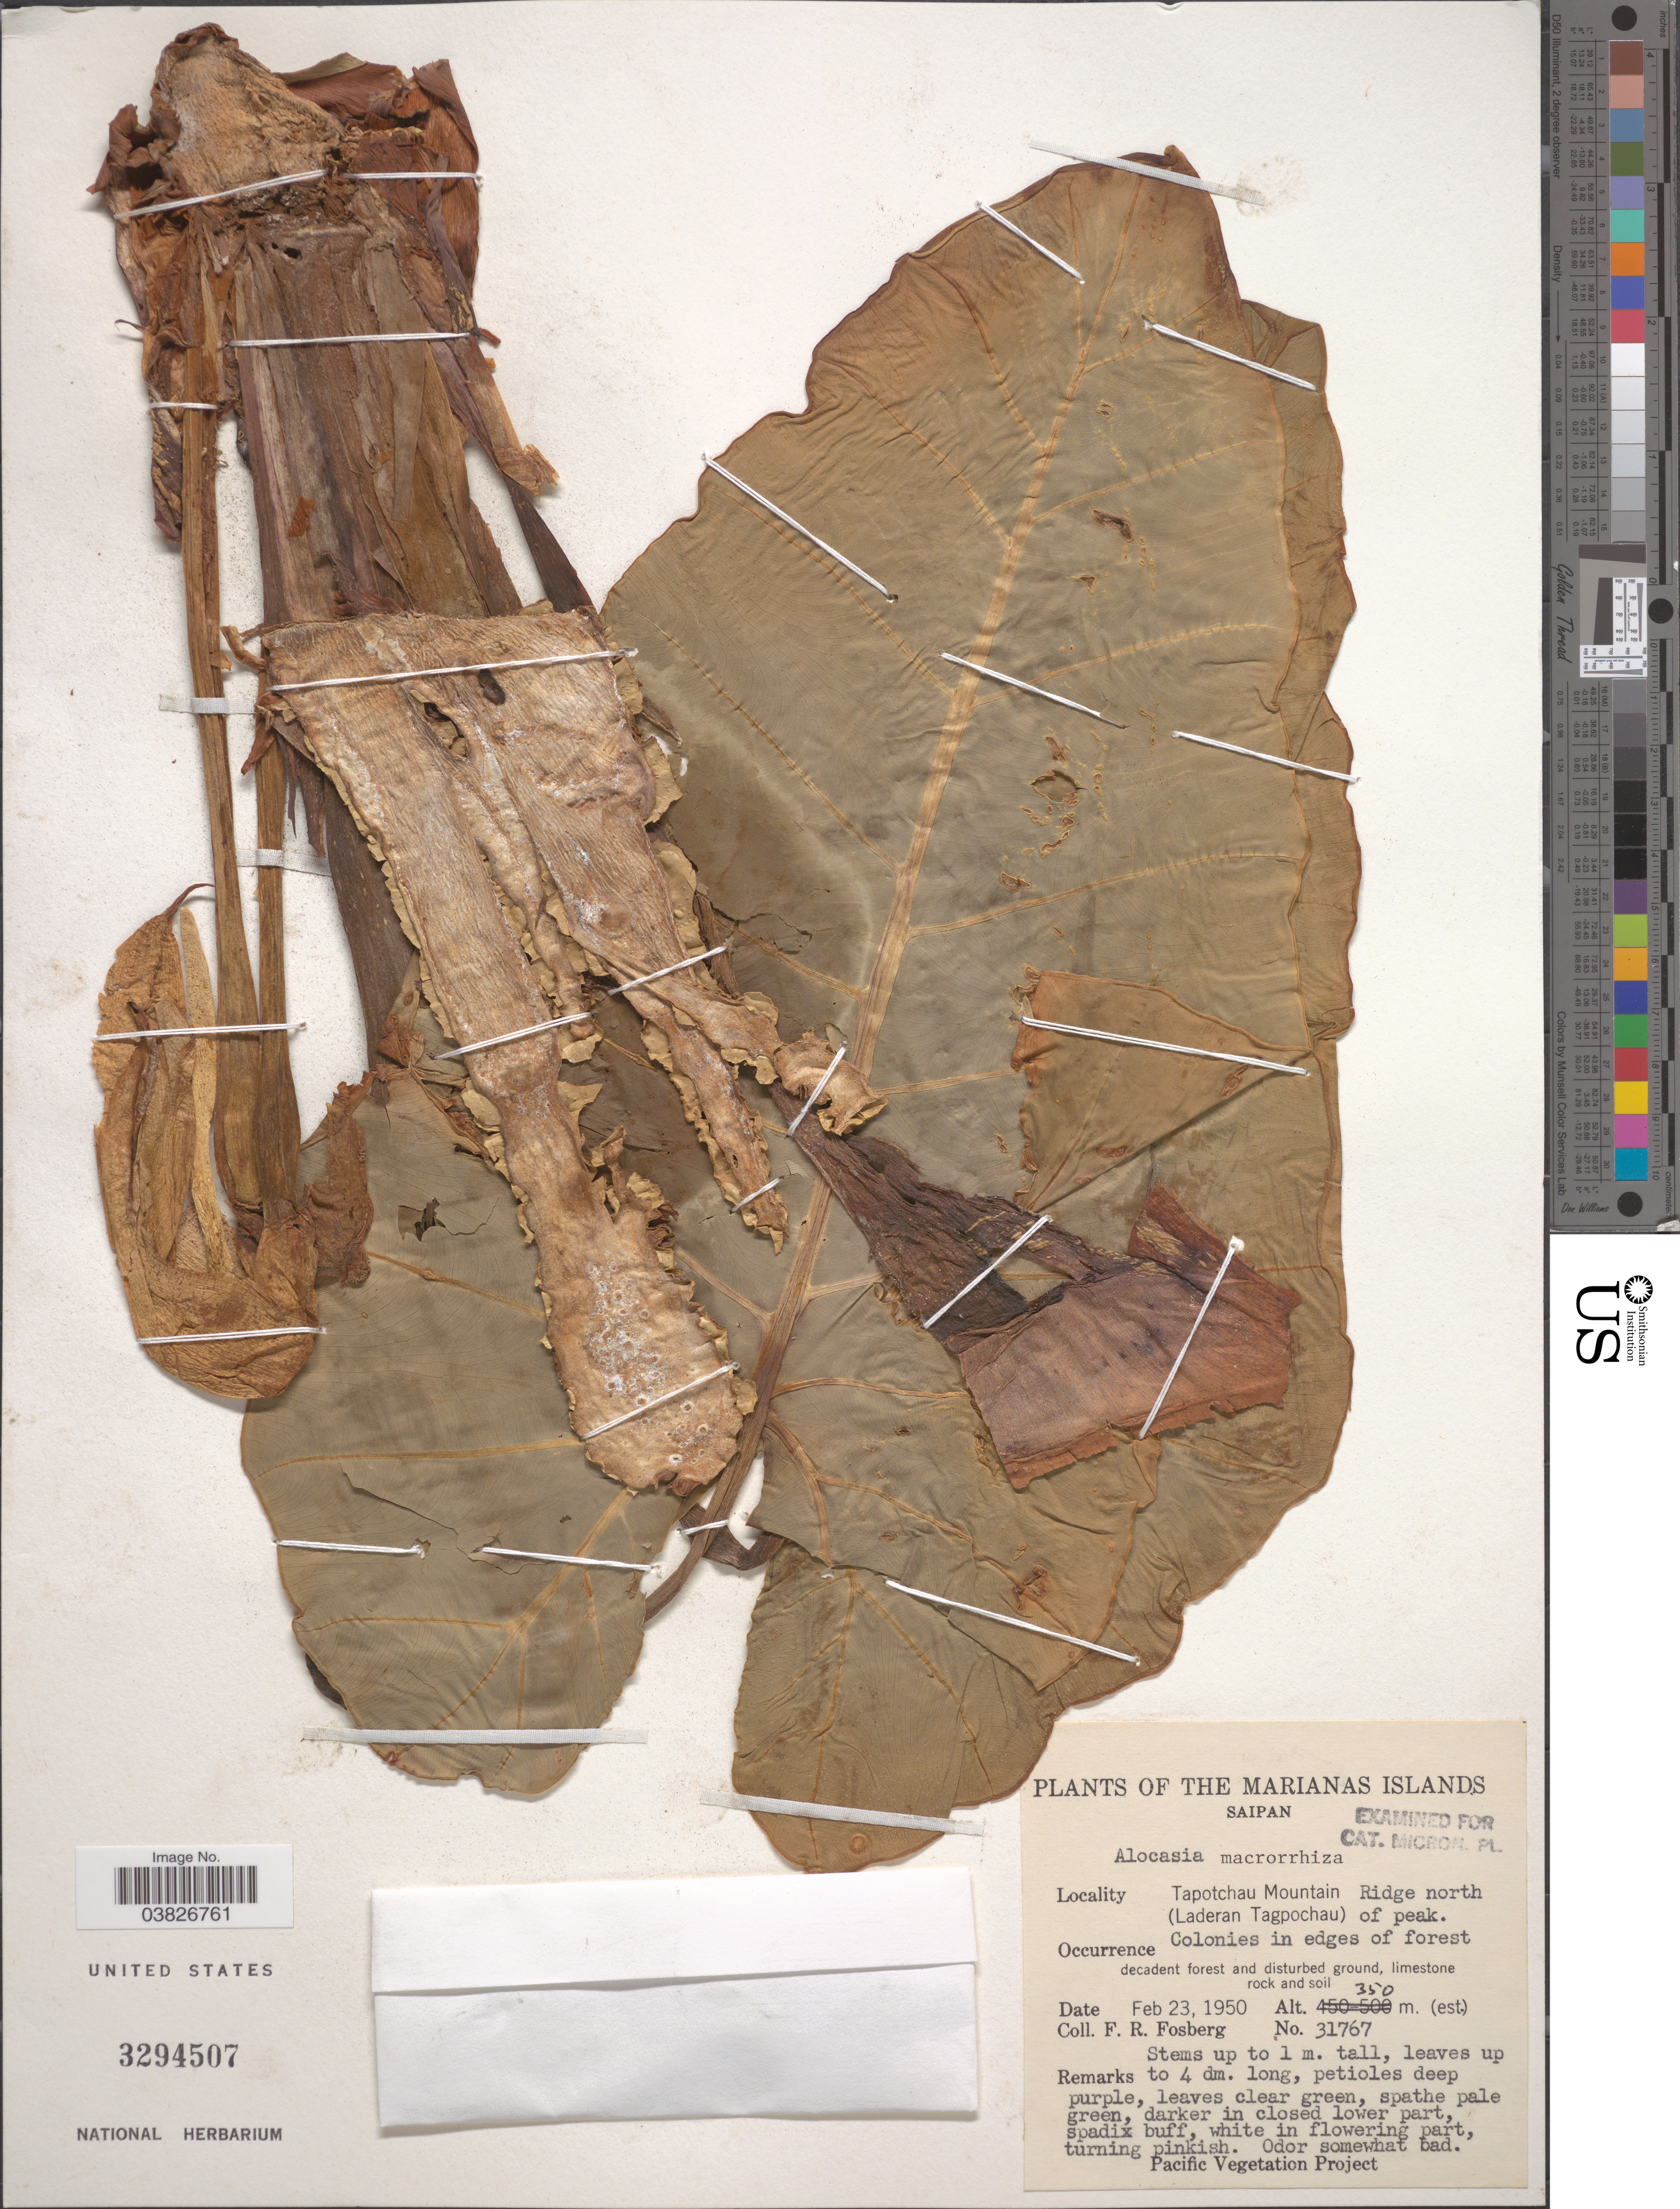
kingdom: Plantae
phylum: Tracheophyta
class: Liliopsida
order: Alismatales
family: Araceae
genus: Alocasia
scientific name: Alocasia macrorrhizos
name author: (L.) G. Don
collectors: F. R. Fosberg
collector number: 31767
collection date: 1950-02-23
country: Northern Mariana Islands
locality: Marianas Islands. Saipan. Tapotchau Mountain Ridge north (Laderan Tagpochau) of peak. Colonies in edges of forest.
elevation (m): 350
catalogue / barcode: US 3294507